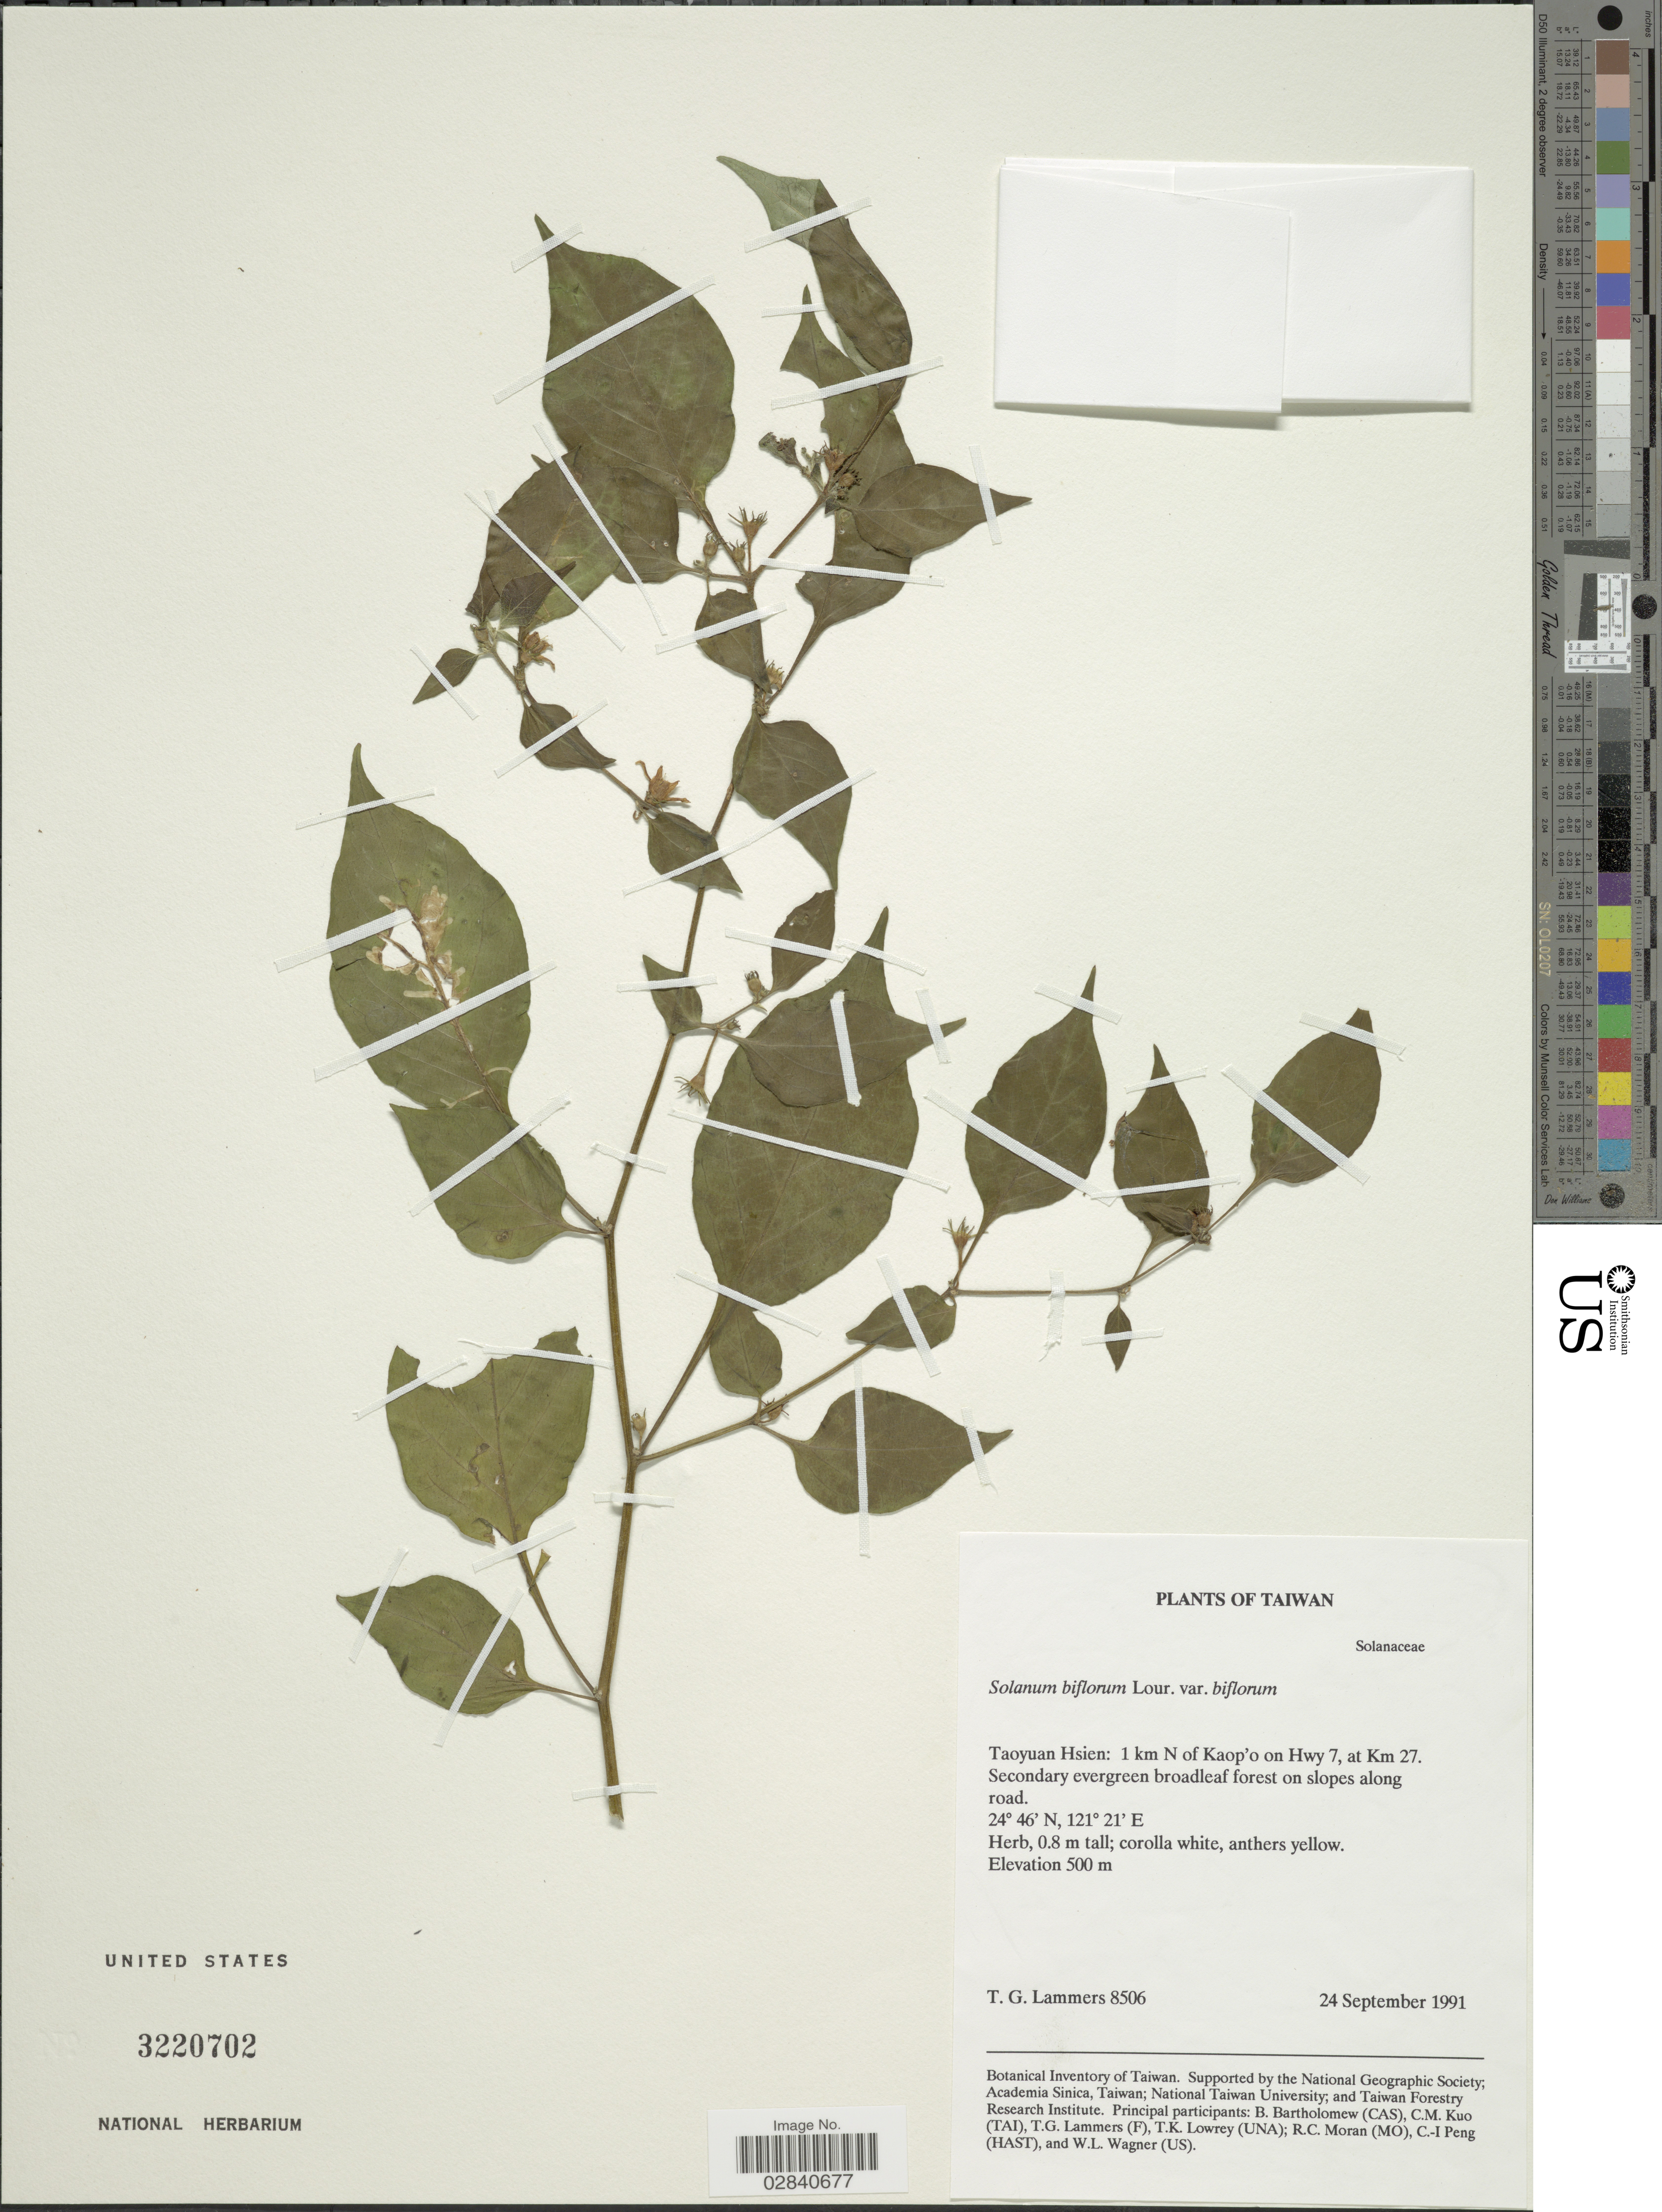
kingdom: Plantae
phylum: Tracheophyta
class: Magnoliopsida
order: Solanales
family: Solanaceae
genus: Lycianthes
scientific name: Lycianthes biflora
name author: (Lour.) Bitter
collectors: T. Lammers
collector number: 8506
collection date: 1991-09-24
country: Taiwan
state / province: Taoyuan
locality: Taoyuan Hsien: 1 km N of Kaop'o on Hwy 7, at Km. 27.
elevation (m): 500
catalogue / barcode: US 3220702